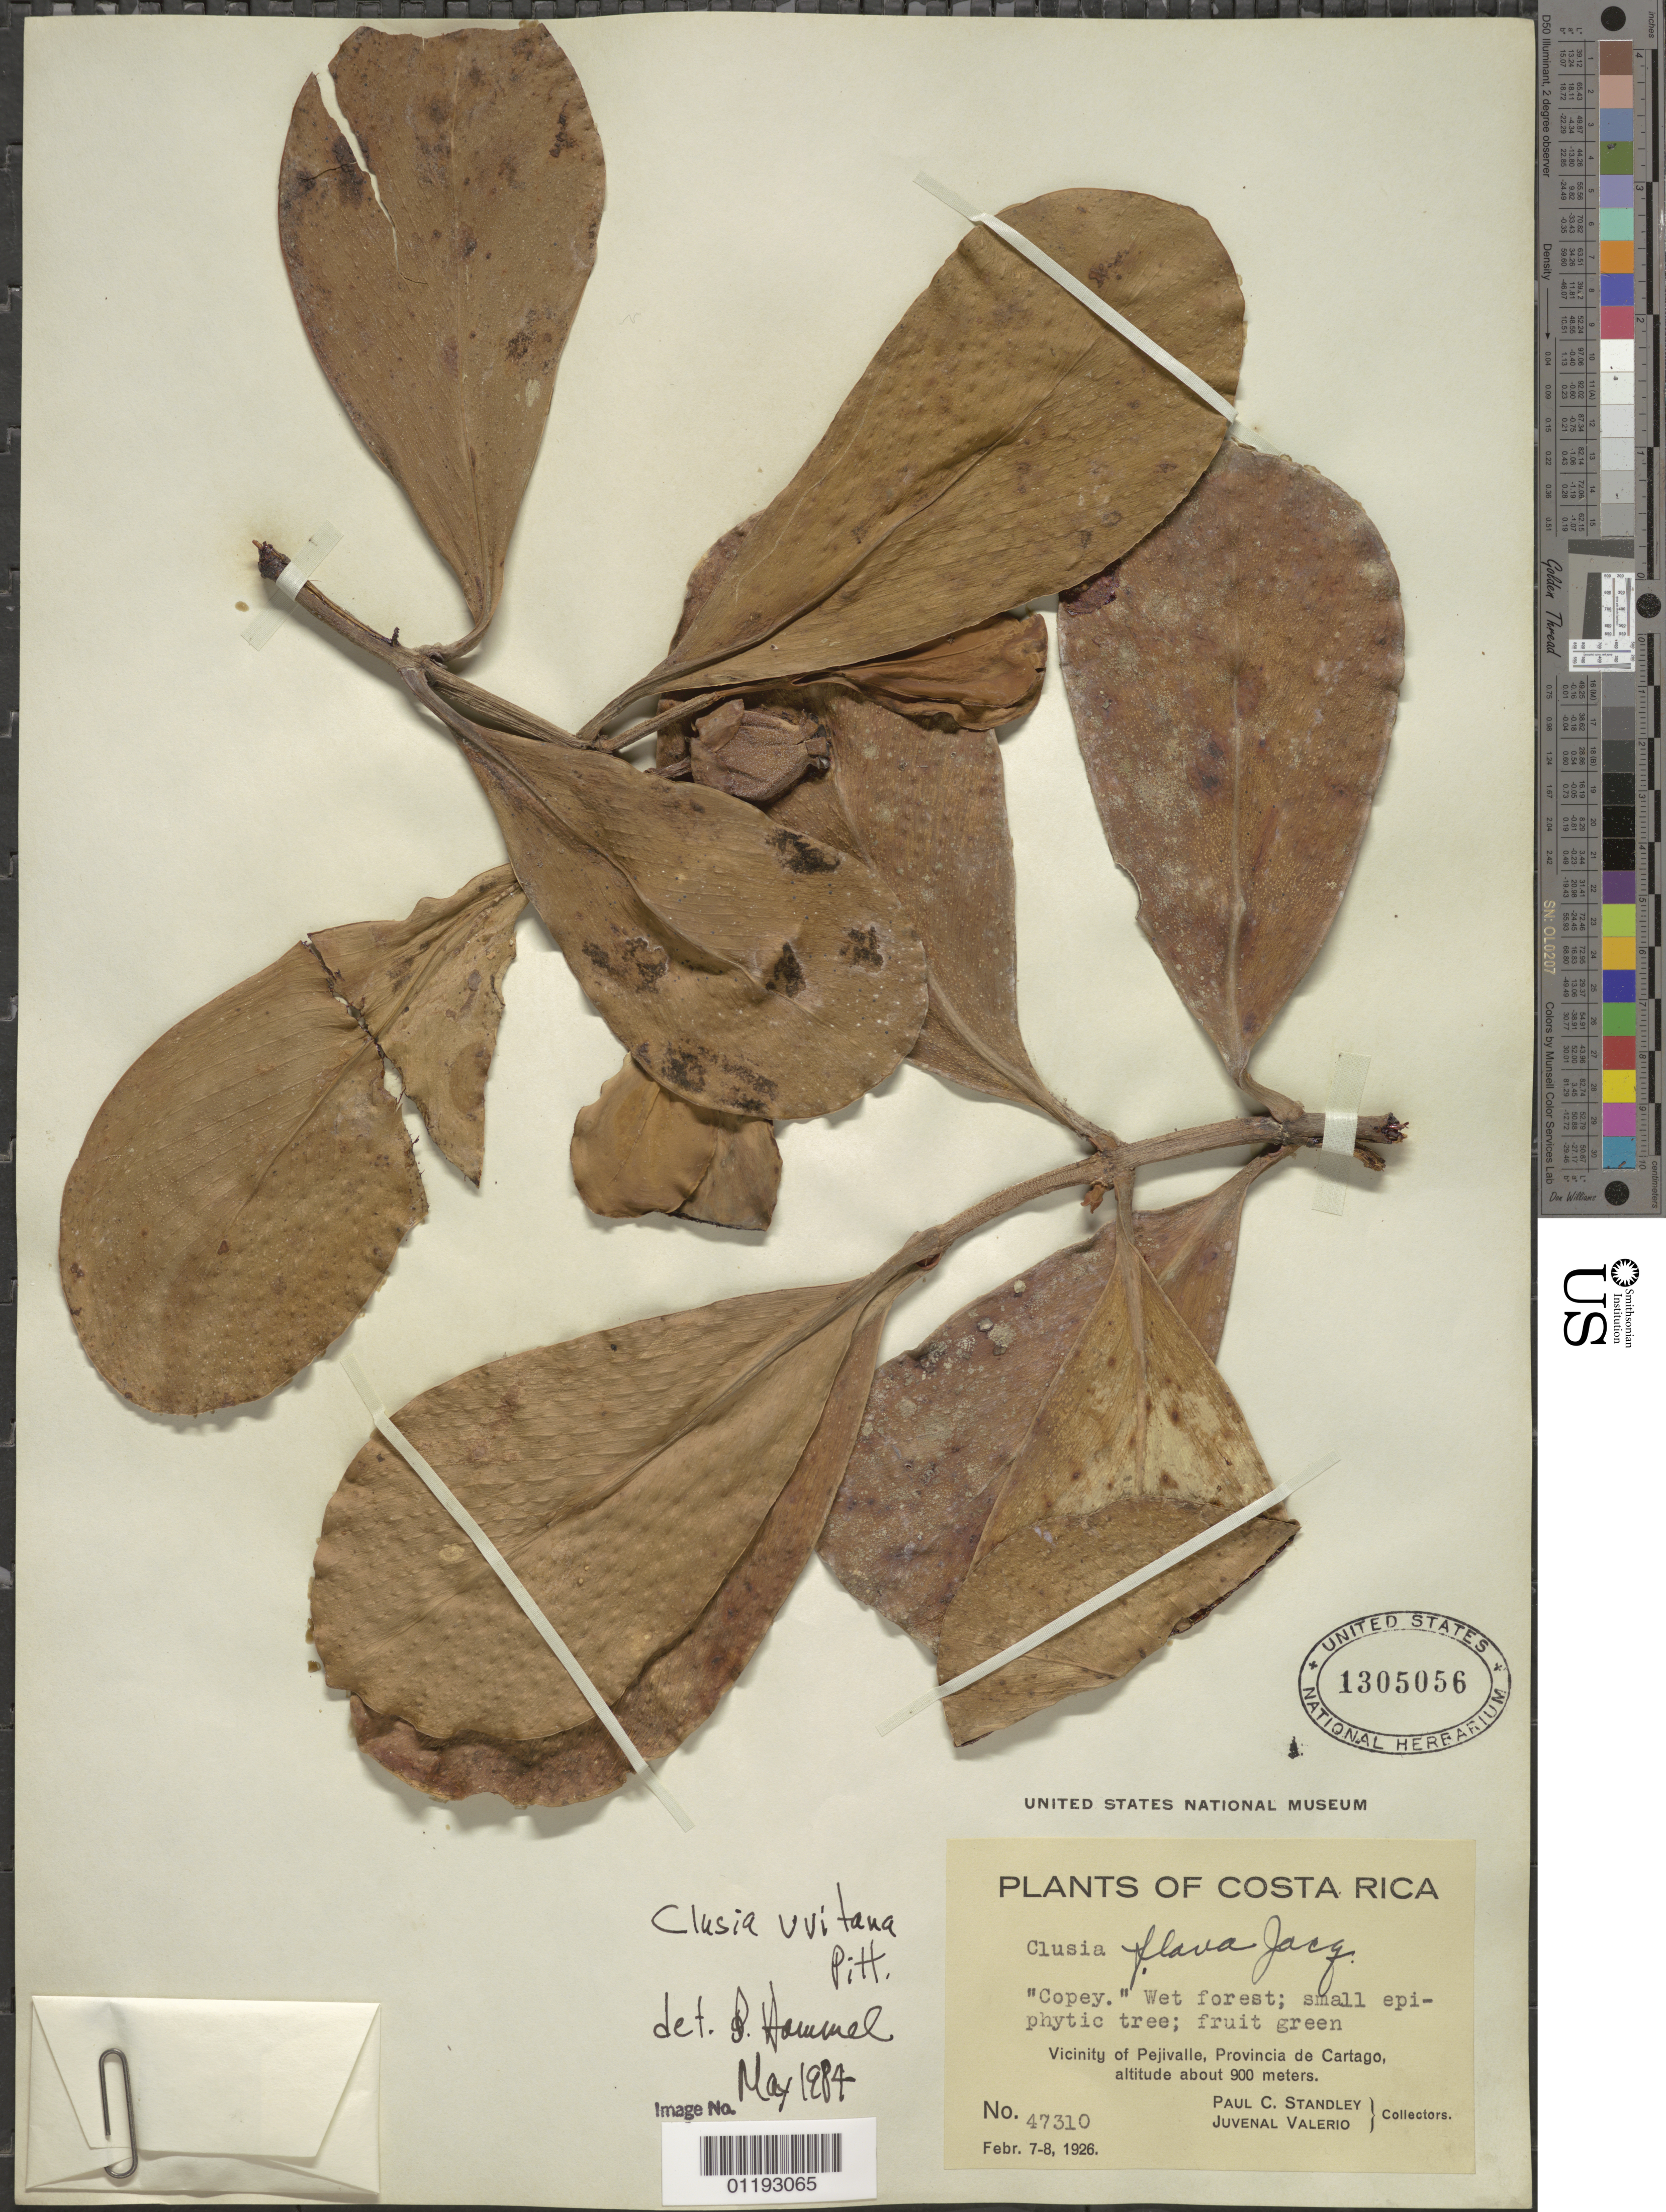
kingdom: Plantae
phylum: Tracheophyta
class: Magnoliopsida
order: Malpighiales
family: Clusiaceae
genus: Clusia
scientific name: Clusia uvitana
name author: Pittier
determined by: Hammel, --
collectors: P. C. Standley & J. Valerio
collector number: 47310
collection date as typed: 7-8 Feb 1926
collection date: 1926-02-07/1926-02-08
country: Costa Rica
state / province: Cartago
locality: Vicinity of Pejivalle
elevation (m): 900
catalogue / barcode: US 1305056